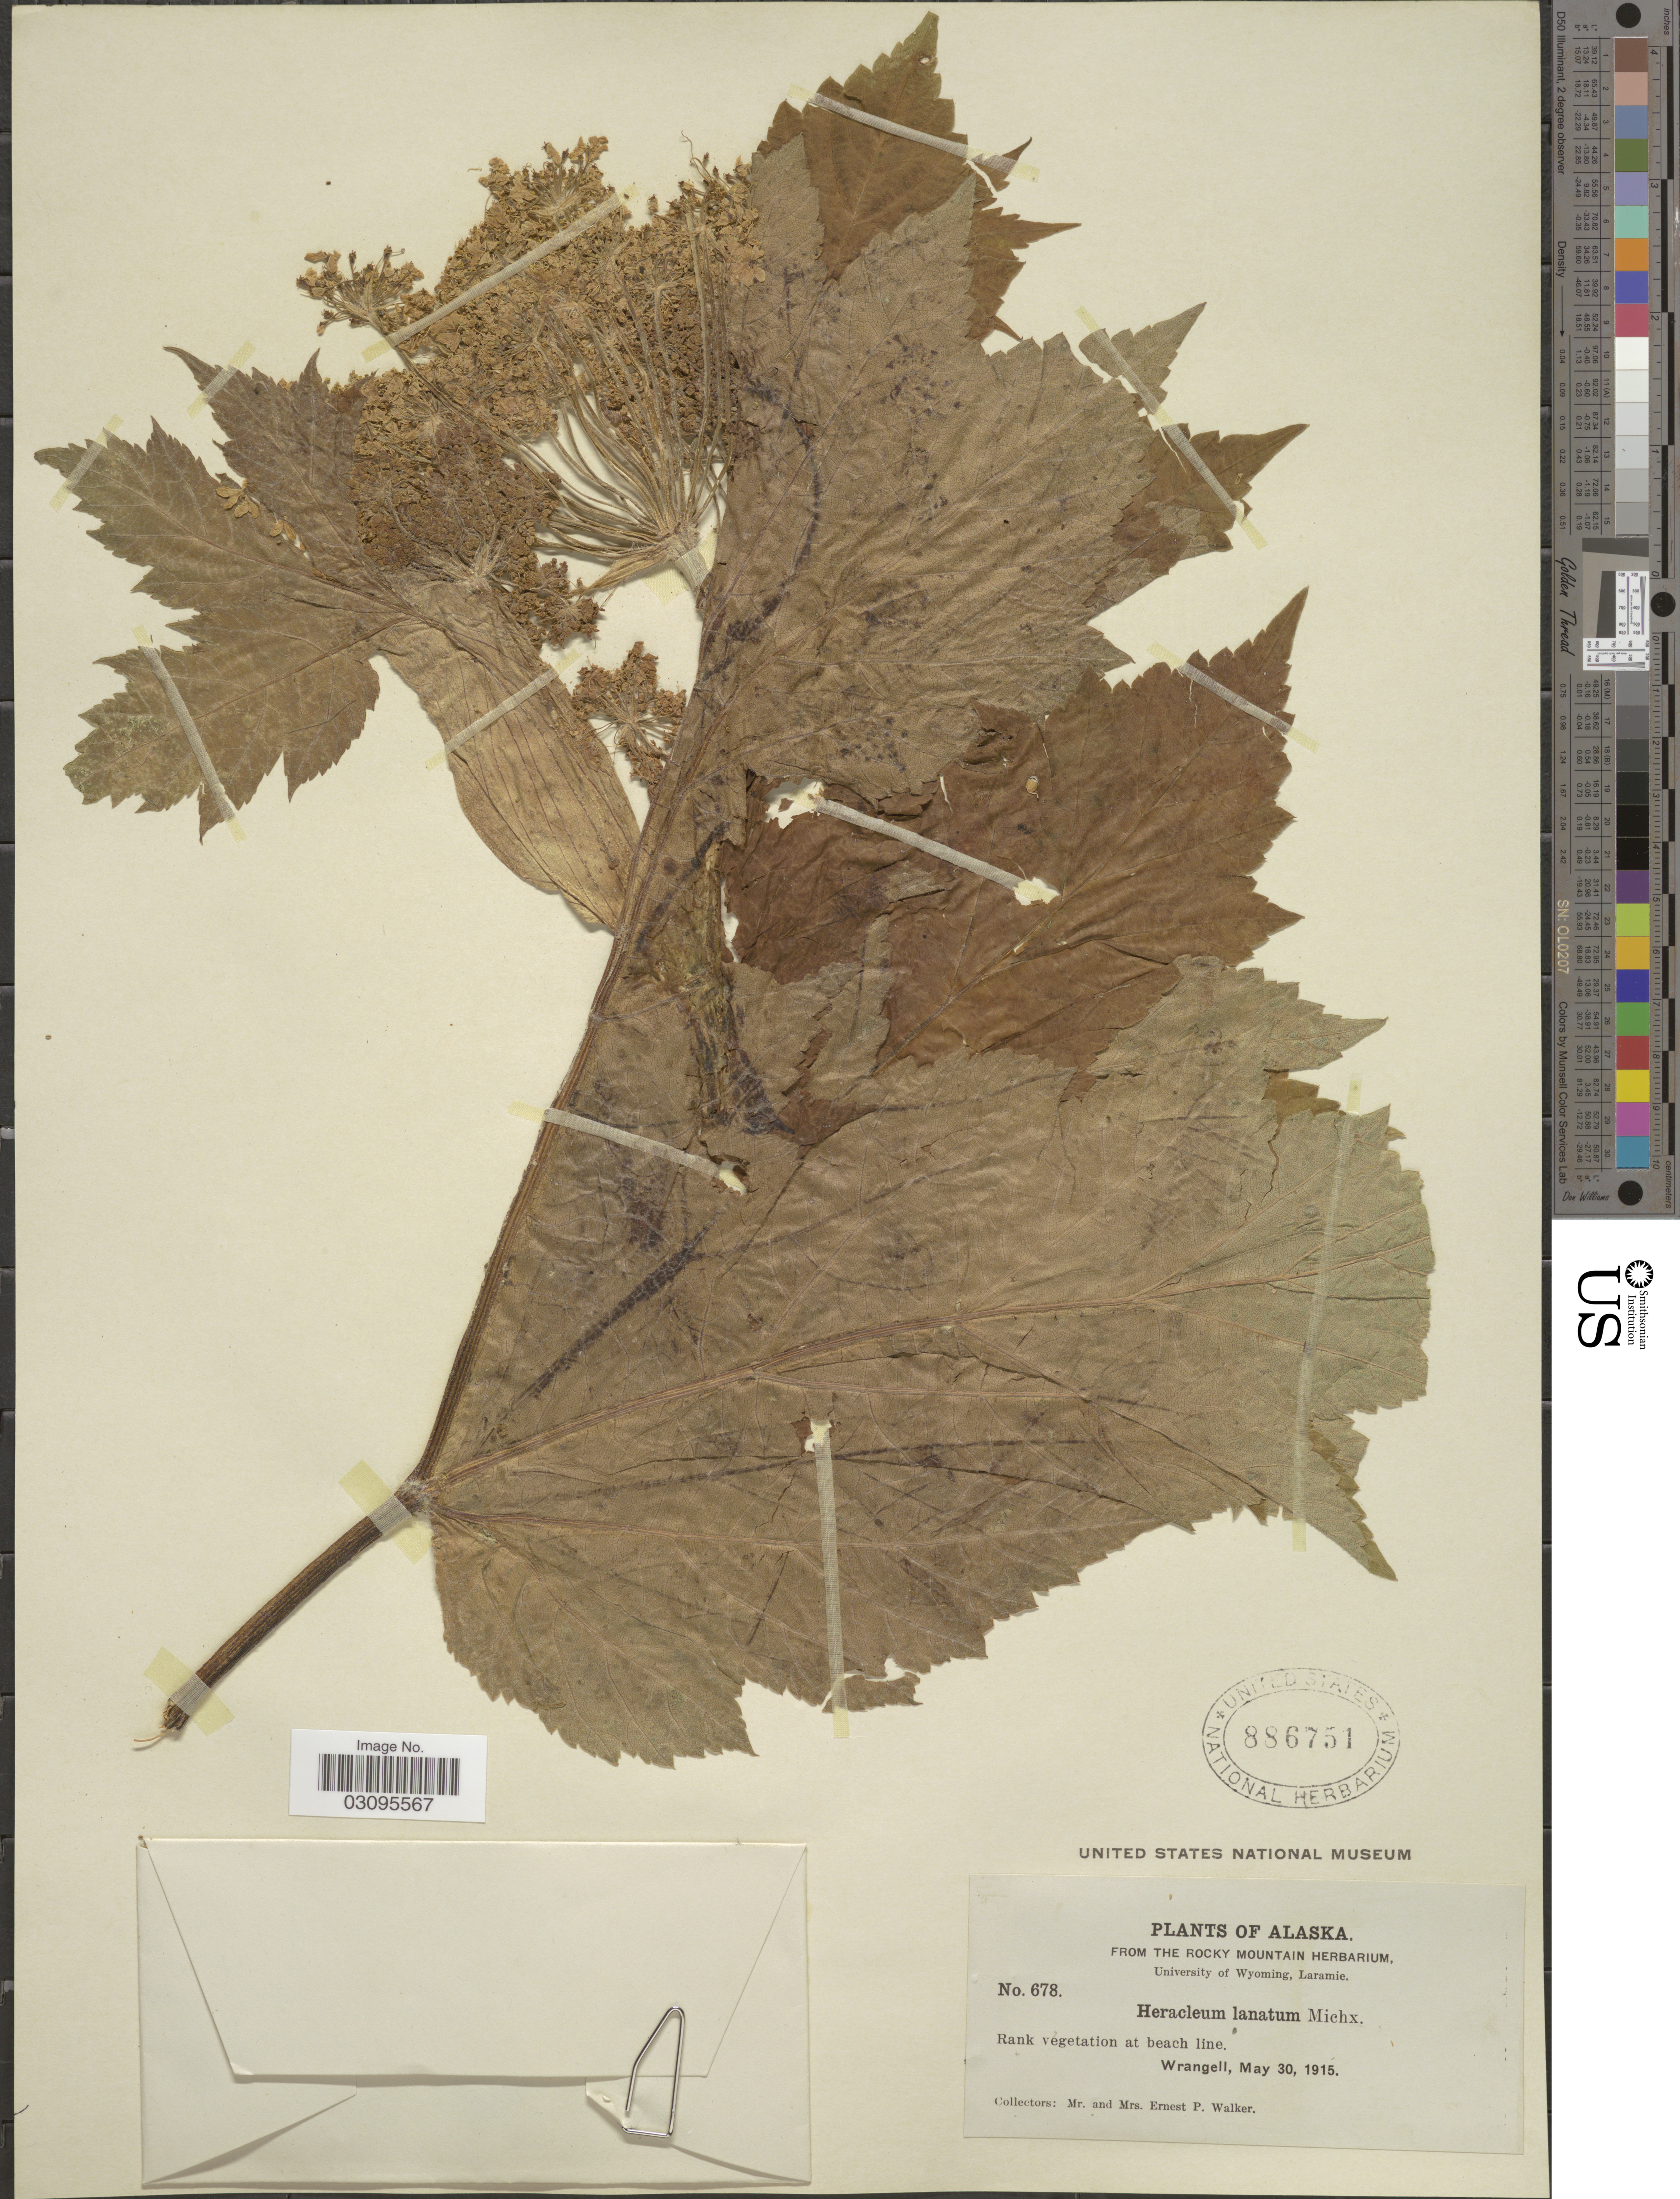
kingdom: Plantae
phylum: Tracheophyta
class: Magnoliopsida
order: Apiales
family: Apiaceae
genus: Heracleum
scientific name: Heracleum lanatum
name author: Michx.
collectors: E. P. Walker & E. Walker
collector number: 678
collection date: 1915-05-30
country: United States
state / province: Alaska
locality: Wrangell.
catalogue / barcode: US 886751